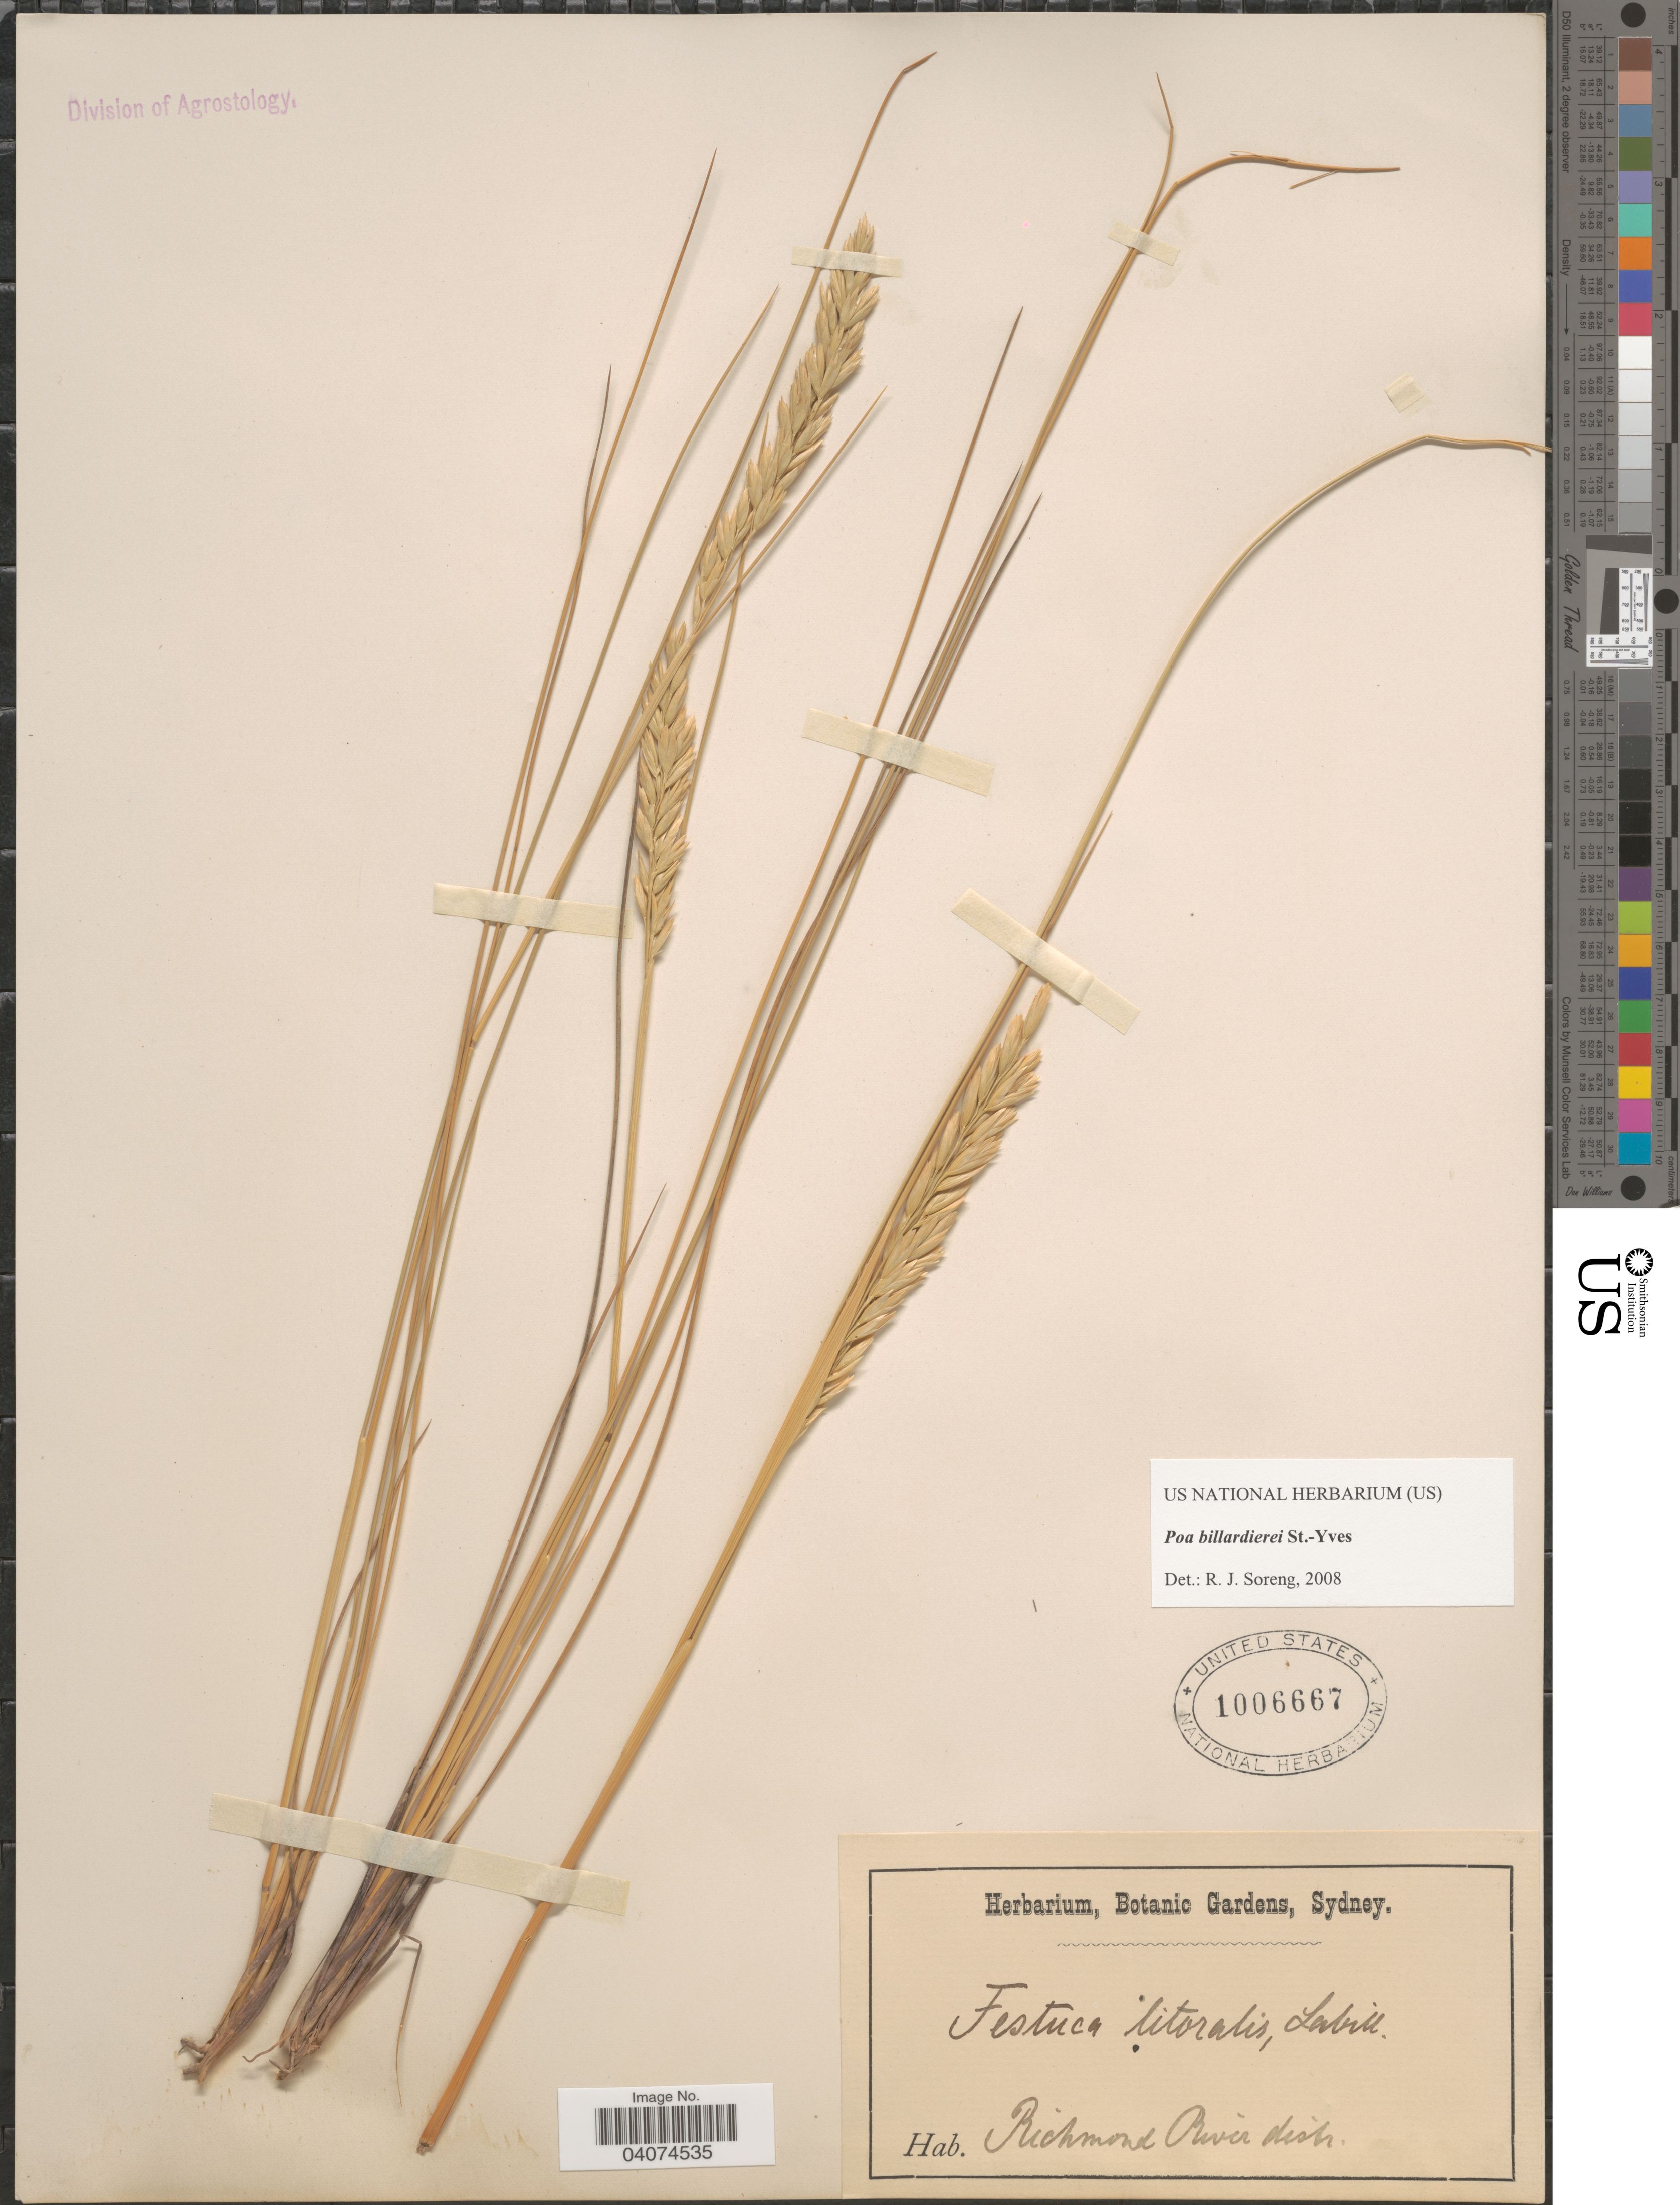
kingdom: Plantae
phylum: Tracheophyta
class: Liliopsida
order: Poales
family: Poaceae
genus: Poa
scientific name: Poa billardierei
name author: (Spreng.) St.-Yves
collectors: ex Herb. Bot. Gard. Sydney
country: Australia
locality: Richmond River distr.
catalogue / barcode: US 1006667